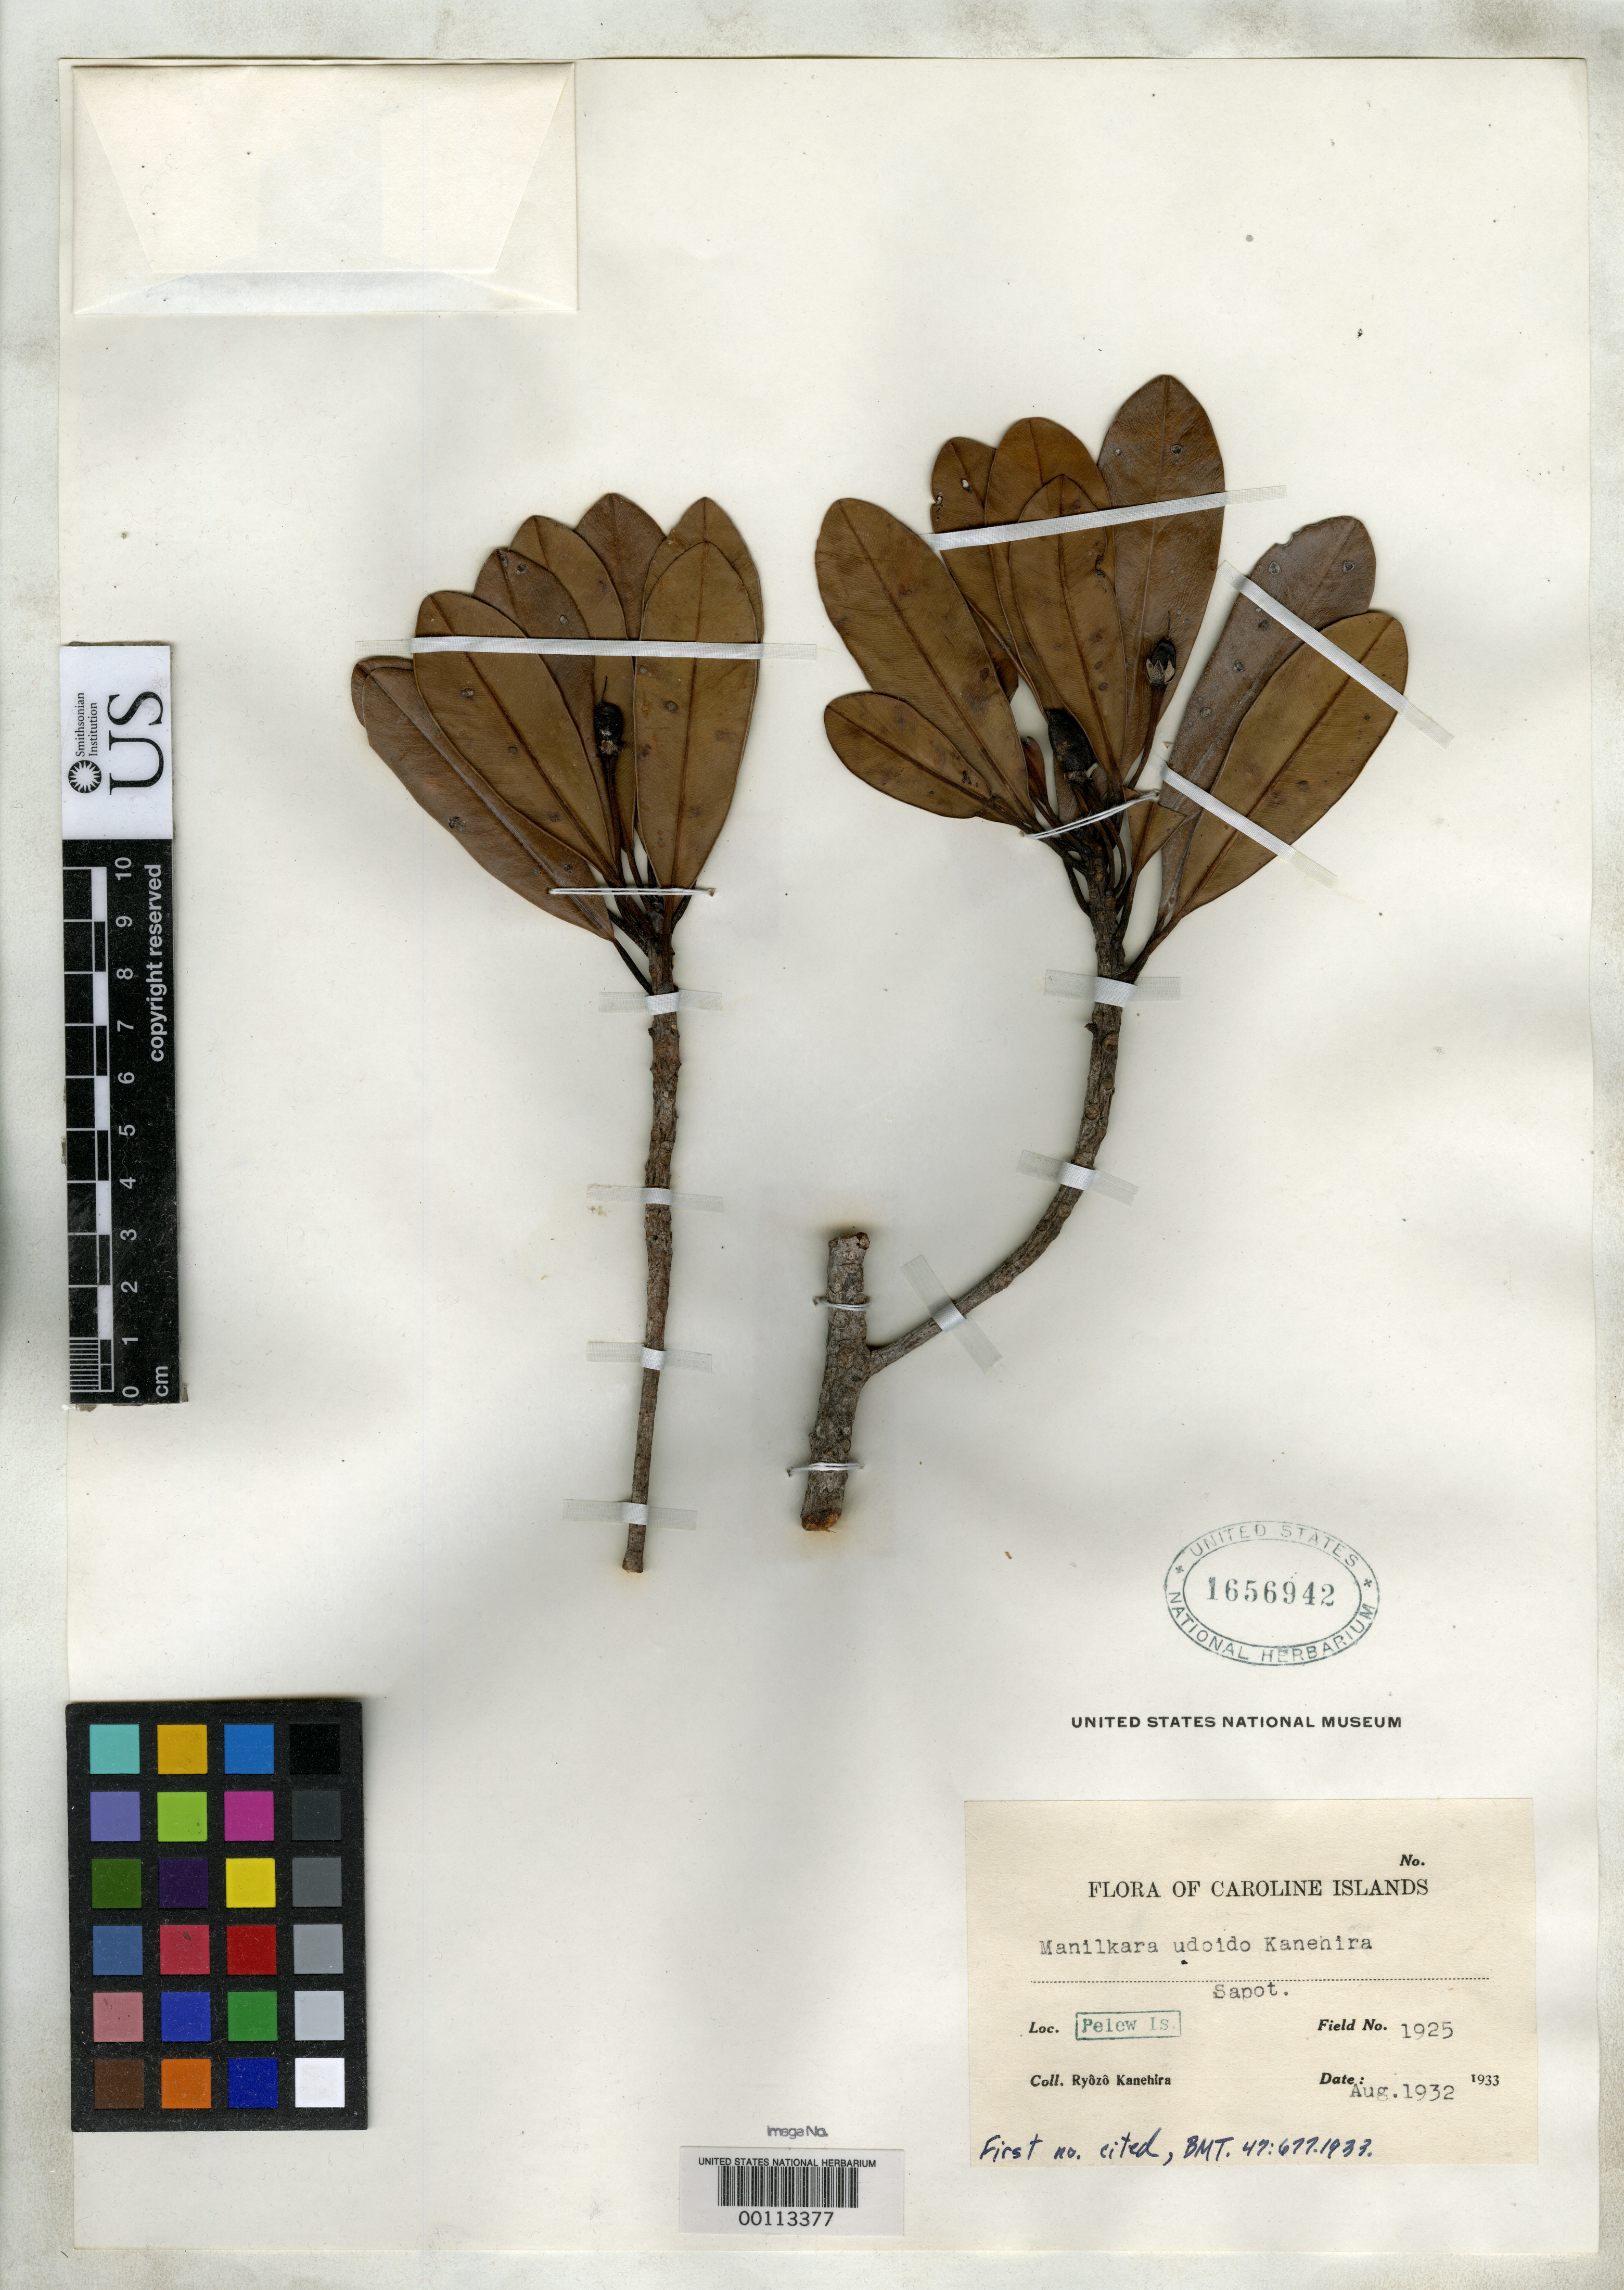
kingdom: Plantae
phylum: Tracheophyta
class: Magnoliopsida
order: Ericales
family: Sapotaceae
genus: Manilkara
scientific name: Manilkara udoido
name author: Kaneh.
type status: Type Fragment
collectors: R. Kanehira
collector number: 1925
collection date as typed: Aug 1932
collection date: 1932-08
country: Palau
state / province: Aimeliik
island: Babeldaob [Babelthuap]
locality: Aimiriik Babeldoab.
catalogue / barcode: US 1656942